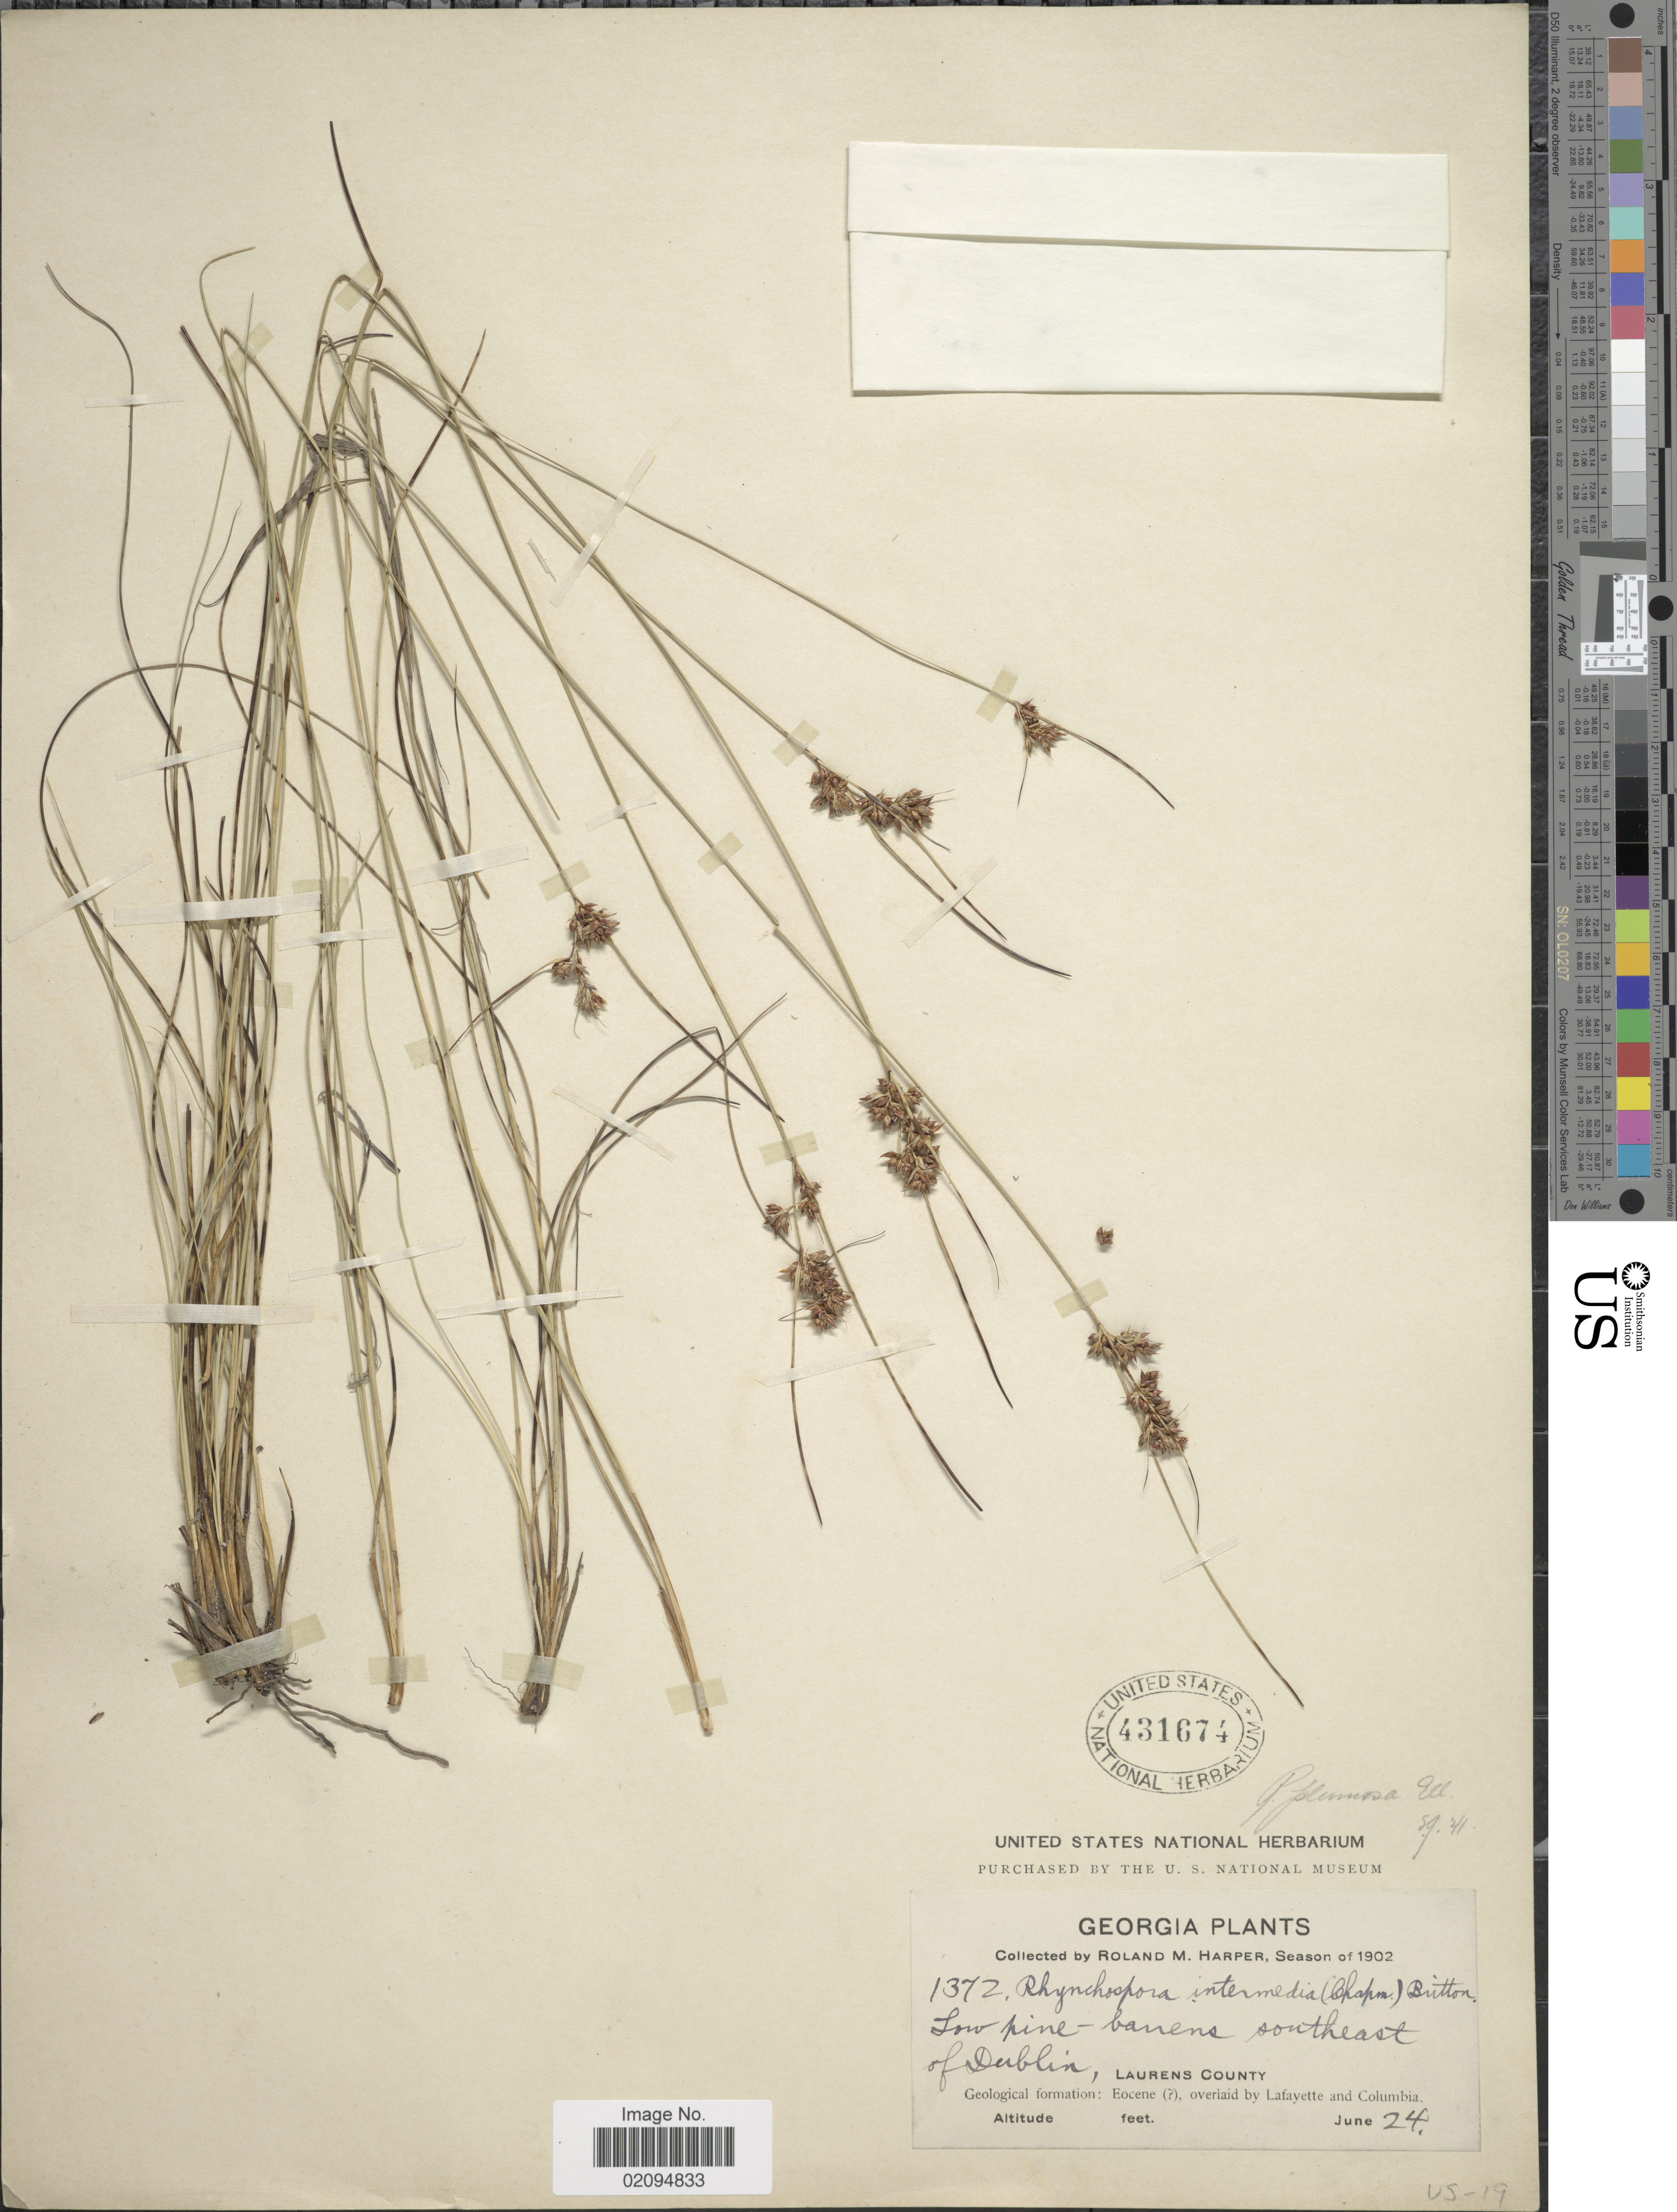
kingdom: Plantae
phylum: Tracheophyta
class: Liliopsida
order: Poales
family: Cyperaceae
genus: Rhynchospora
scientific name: Rhynchospora plumosa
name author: Elliott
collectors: R. M. Harper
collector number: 1372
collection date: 1902-06-24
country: United States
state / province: Georgia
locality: Laurens County, Southeast of Dublin. Geological formation: Eocene ( [unsure placement]) overlaid by Lafayette and Volumbia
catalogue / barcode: US 431674